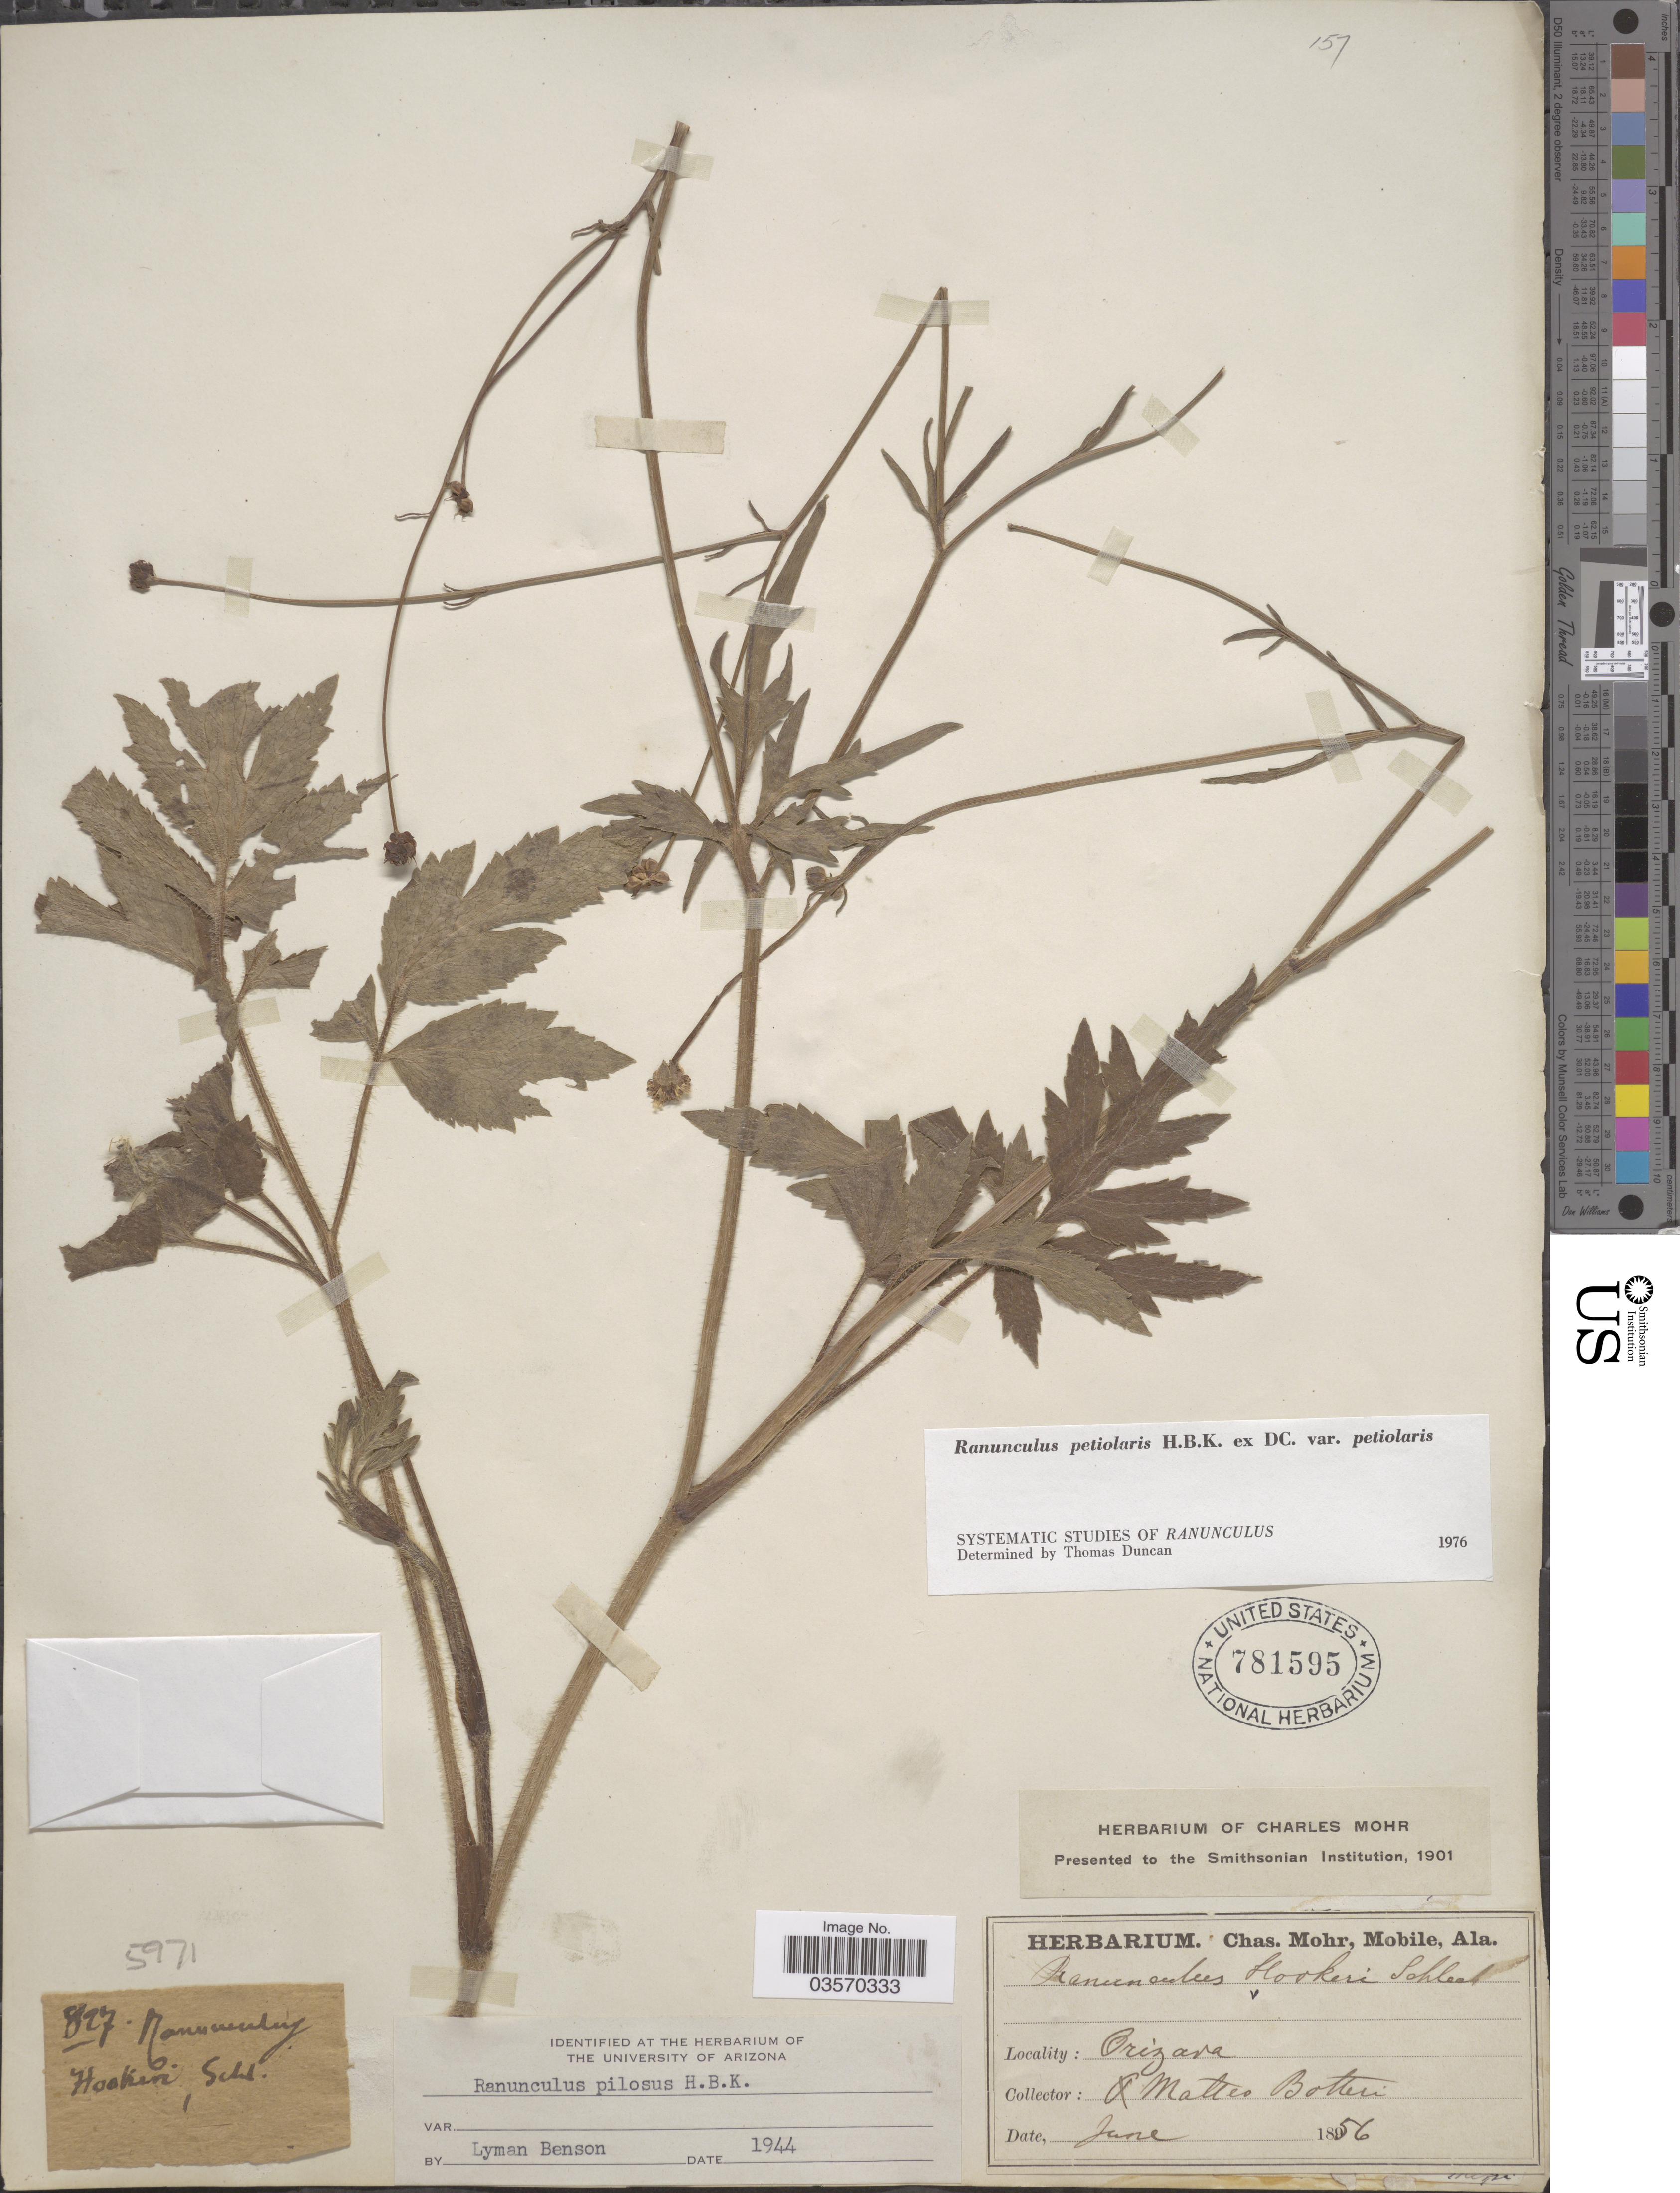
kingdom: Plantae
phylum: Tracheophyta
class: Magnoliopsida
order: Ranunculales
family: Ranunculaceae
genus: Ranunculus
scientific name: Ranunculus petiolaris var. petiolaris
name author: Kunth ex DC.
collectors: M. Botteri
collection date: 1856-06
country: Mexico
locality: Orizava.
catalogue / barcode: US 781595